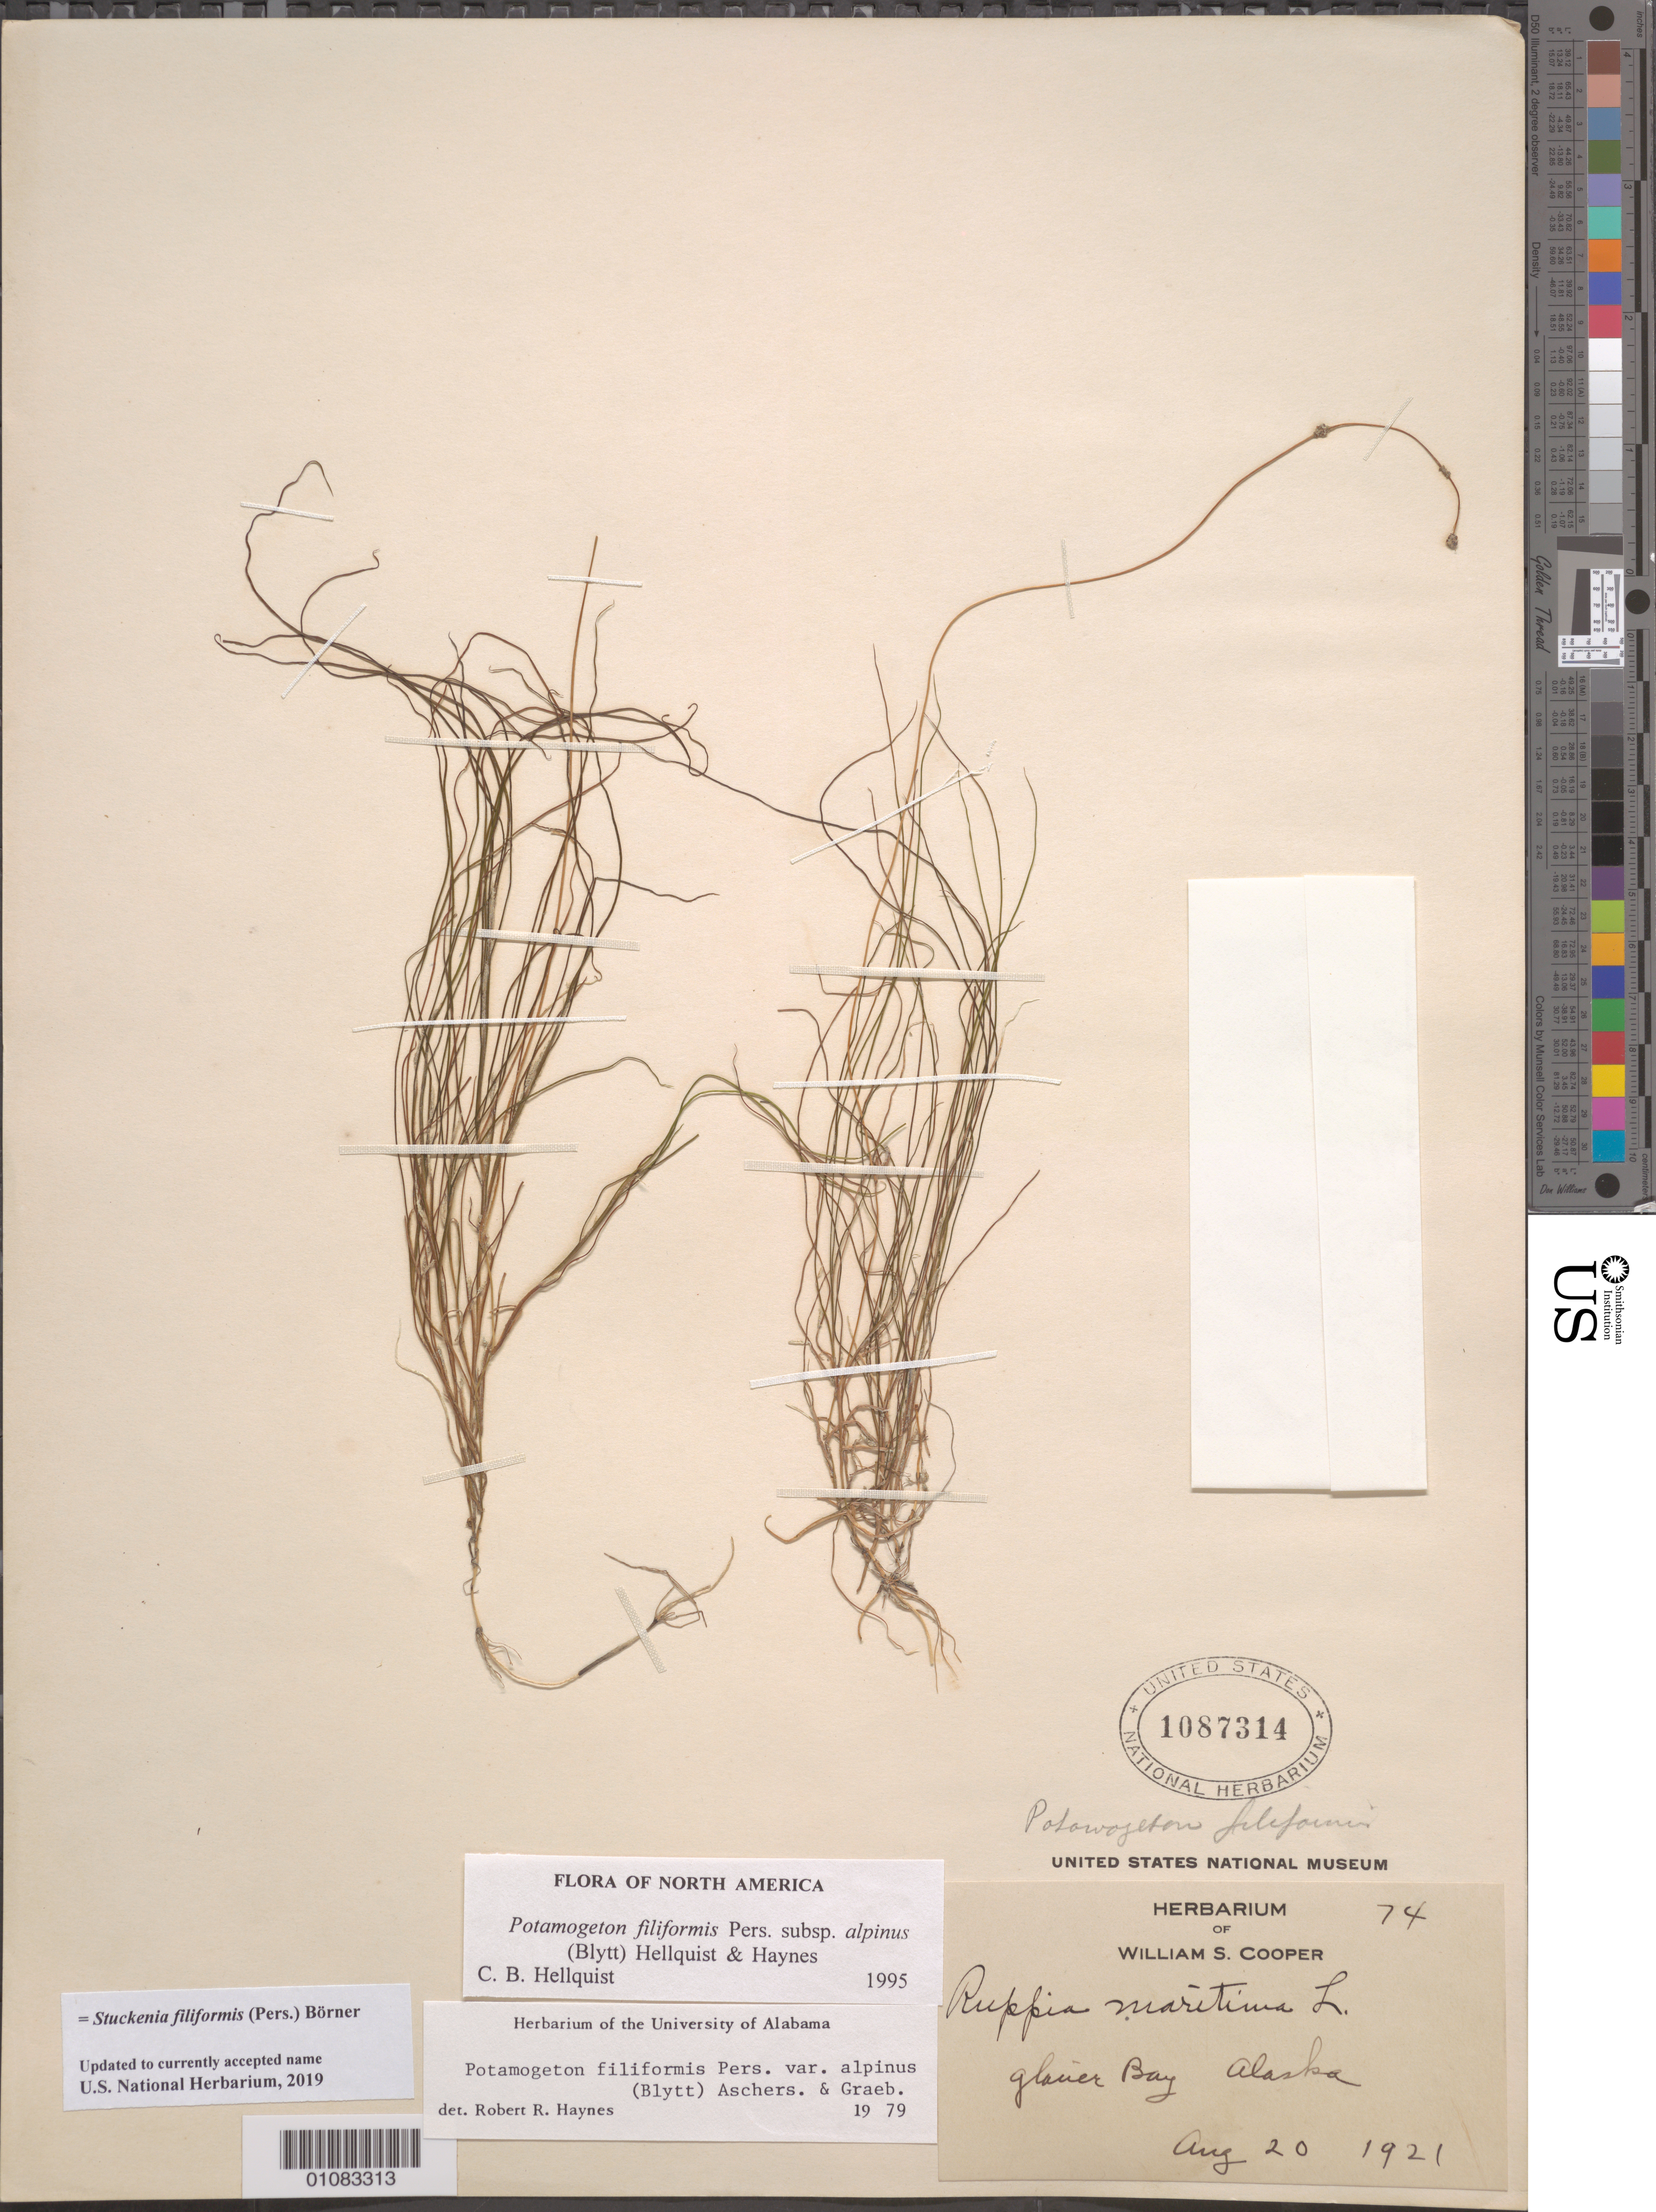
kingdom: Plantae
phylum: Tracheophyta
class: Liliopsida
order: Alismatales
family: Potamogetonaceae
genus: Stuckenia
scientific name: Stuckenia filiformis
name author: (Pers.) Börner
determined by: Strong, Mark T., (BOT), Smithsonian Institution - National Museum of Natural History (UNITED STATES)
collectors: W. Cooper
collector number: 74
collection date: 1921-08-20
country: United States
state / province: Alaska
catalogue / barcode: US 1087314